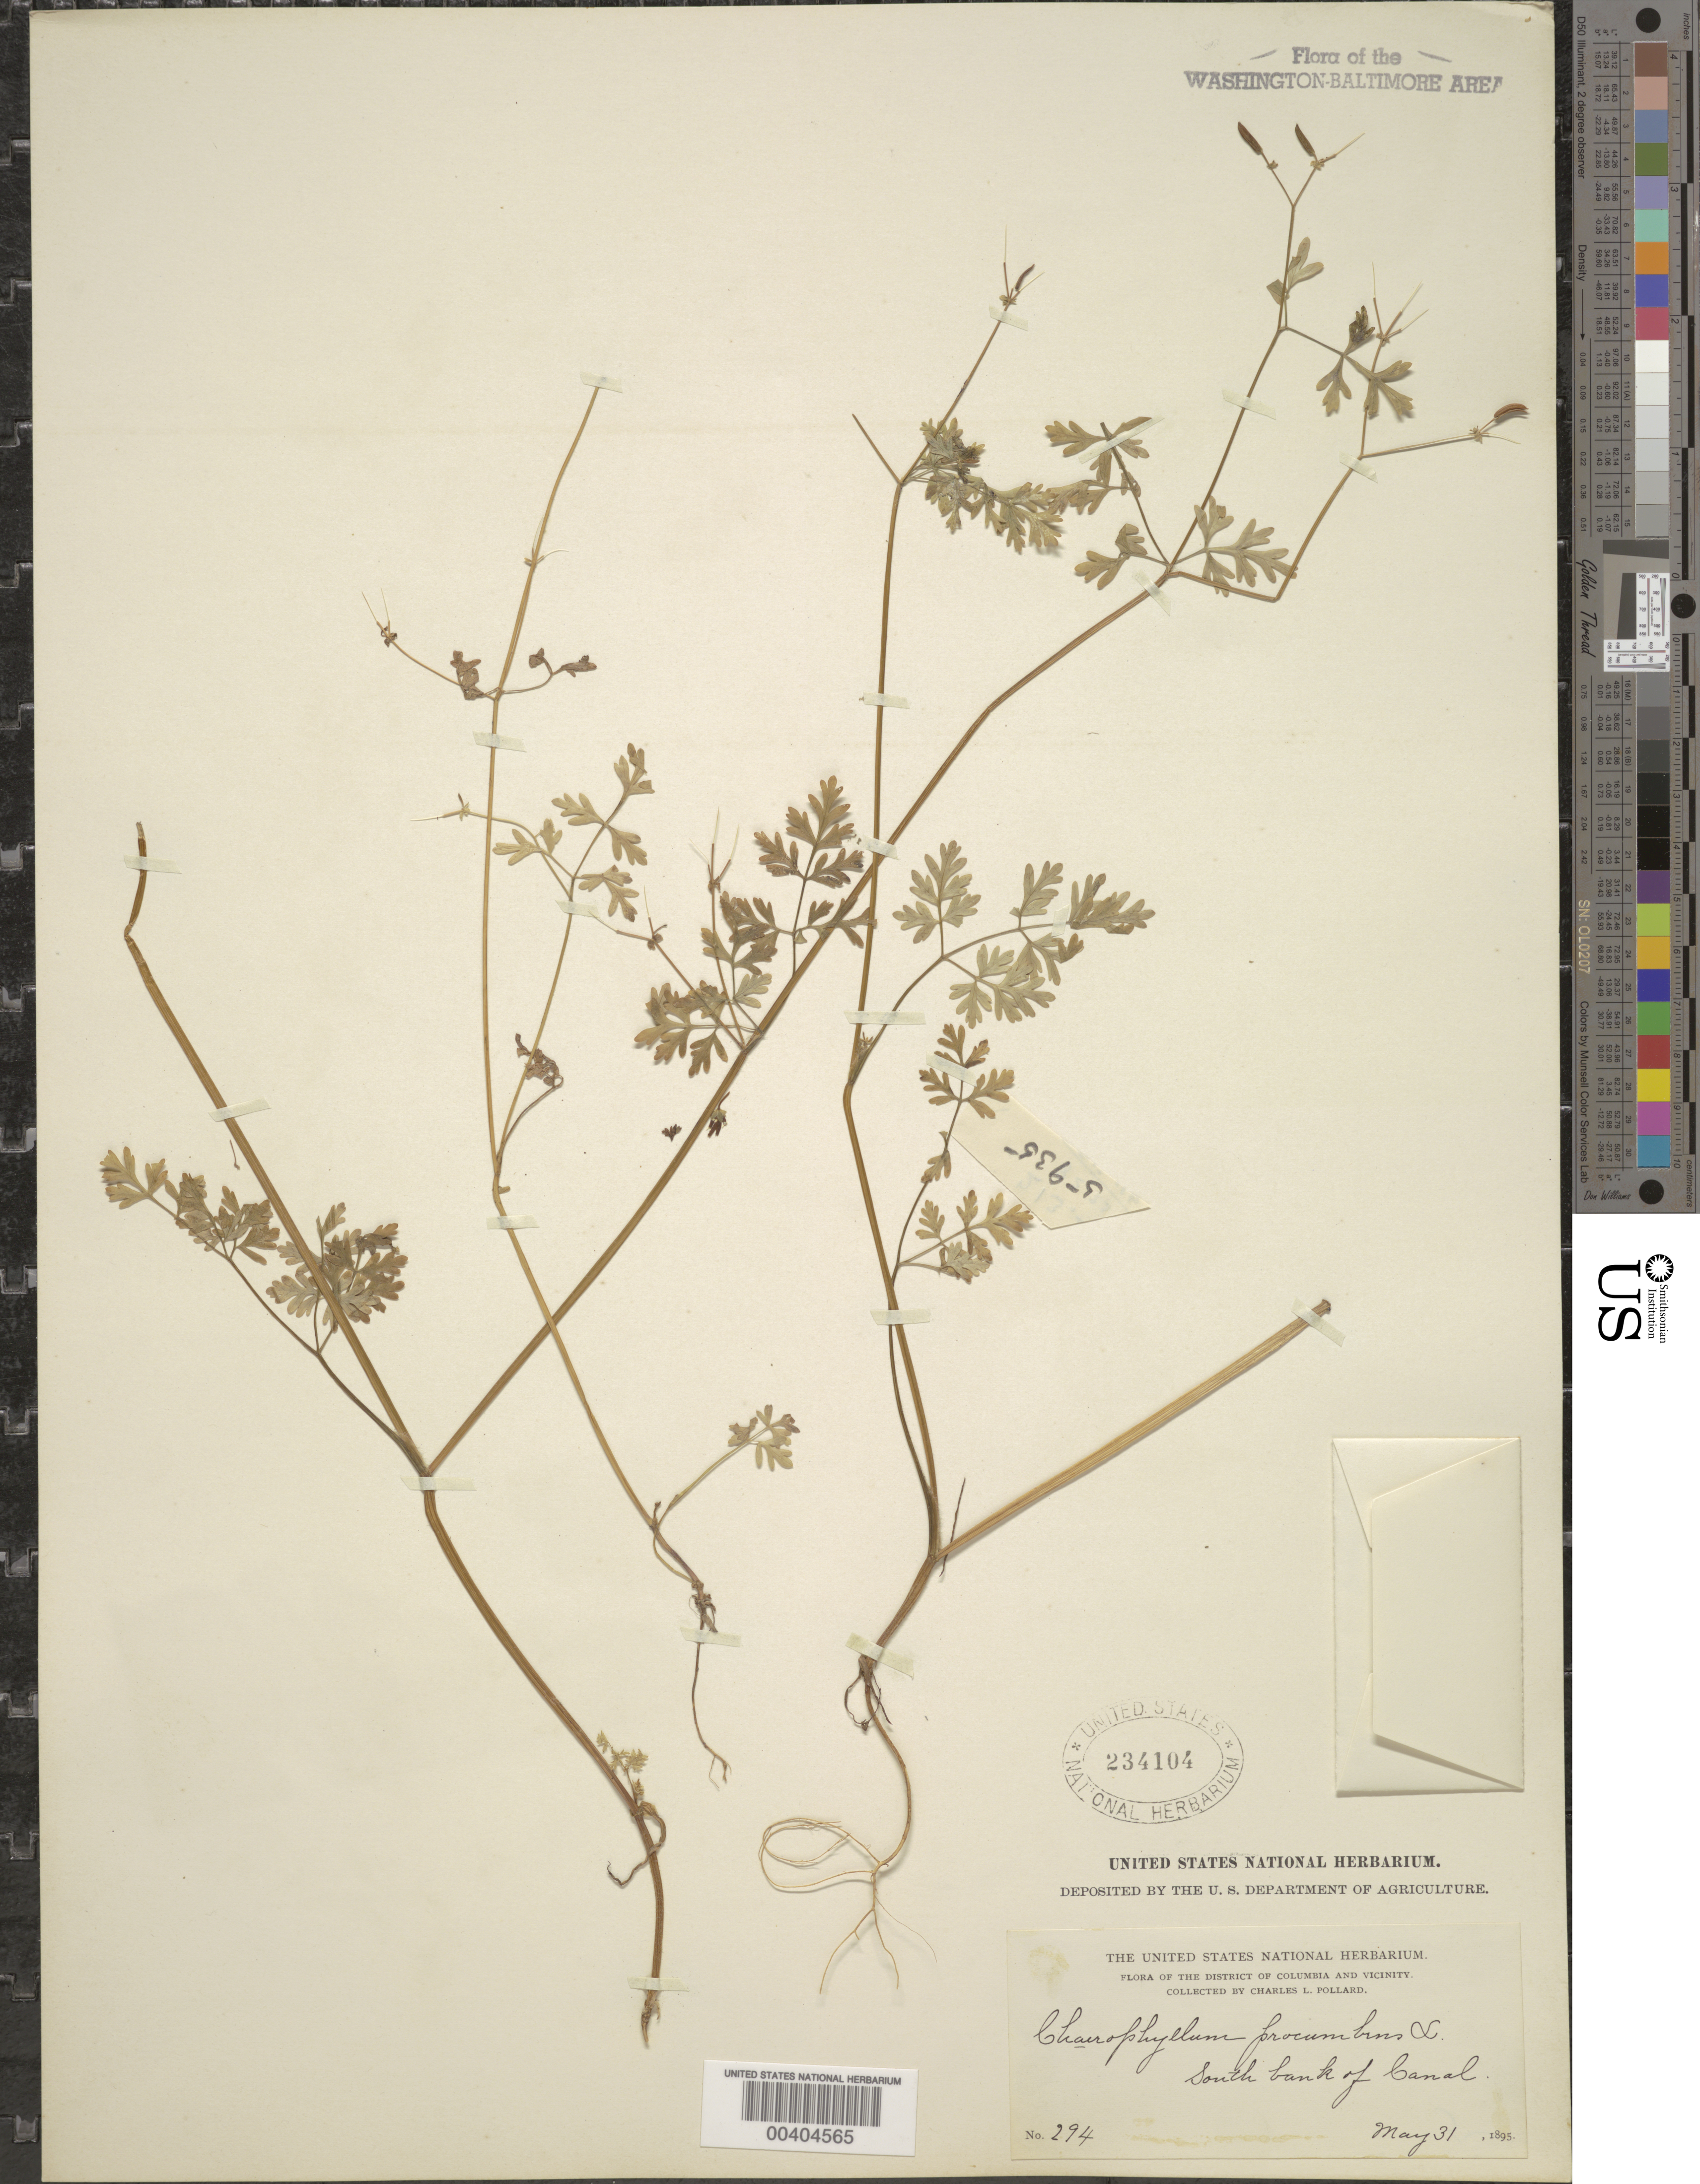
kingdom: Plantae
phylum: Tracheophyta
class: Magnoliopsida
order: Apiales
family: Apiaceae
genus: Chaerophyllum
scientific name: Chaerophyllum procumbens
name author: (L.) Crantz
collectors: C. L. Pollard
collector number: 294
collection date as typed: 31 May 1895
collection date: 1895-05-31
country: United States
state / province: Maryland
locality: South bank of Canal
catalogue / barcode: US 234104